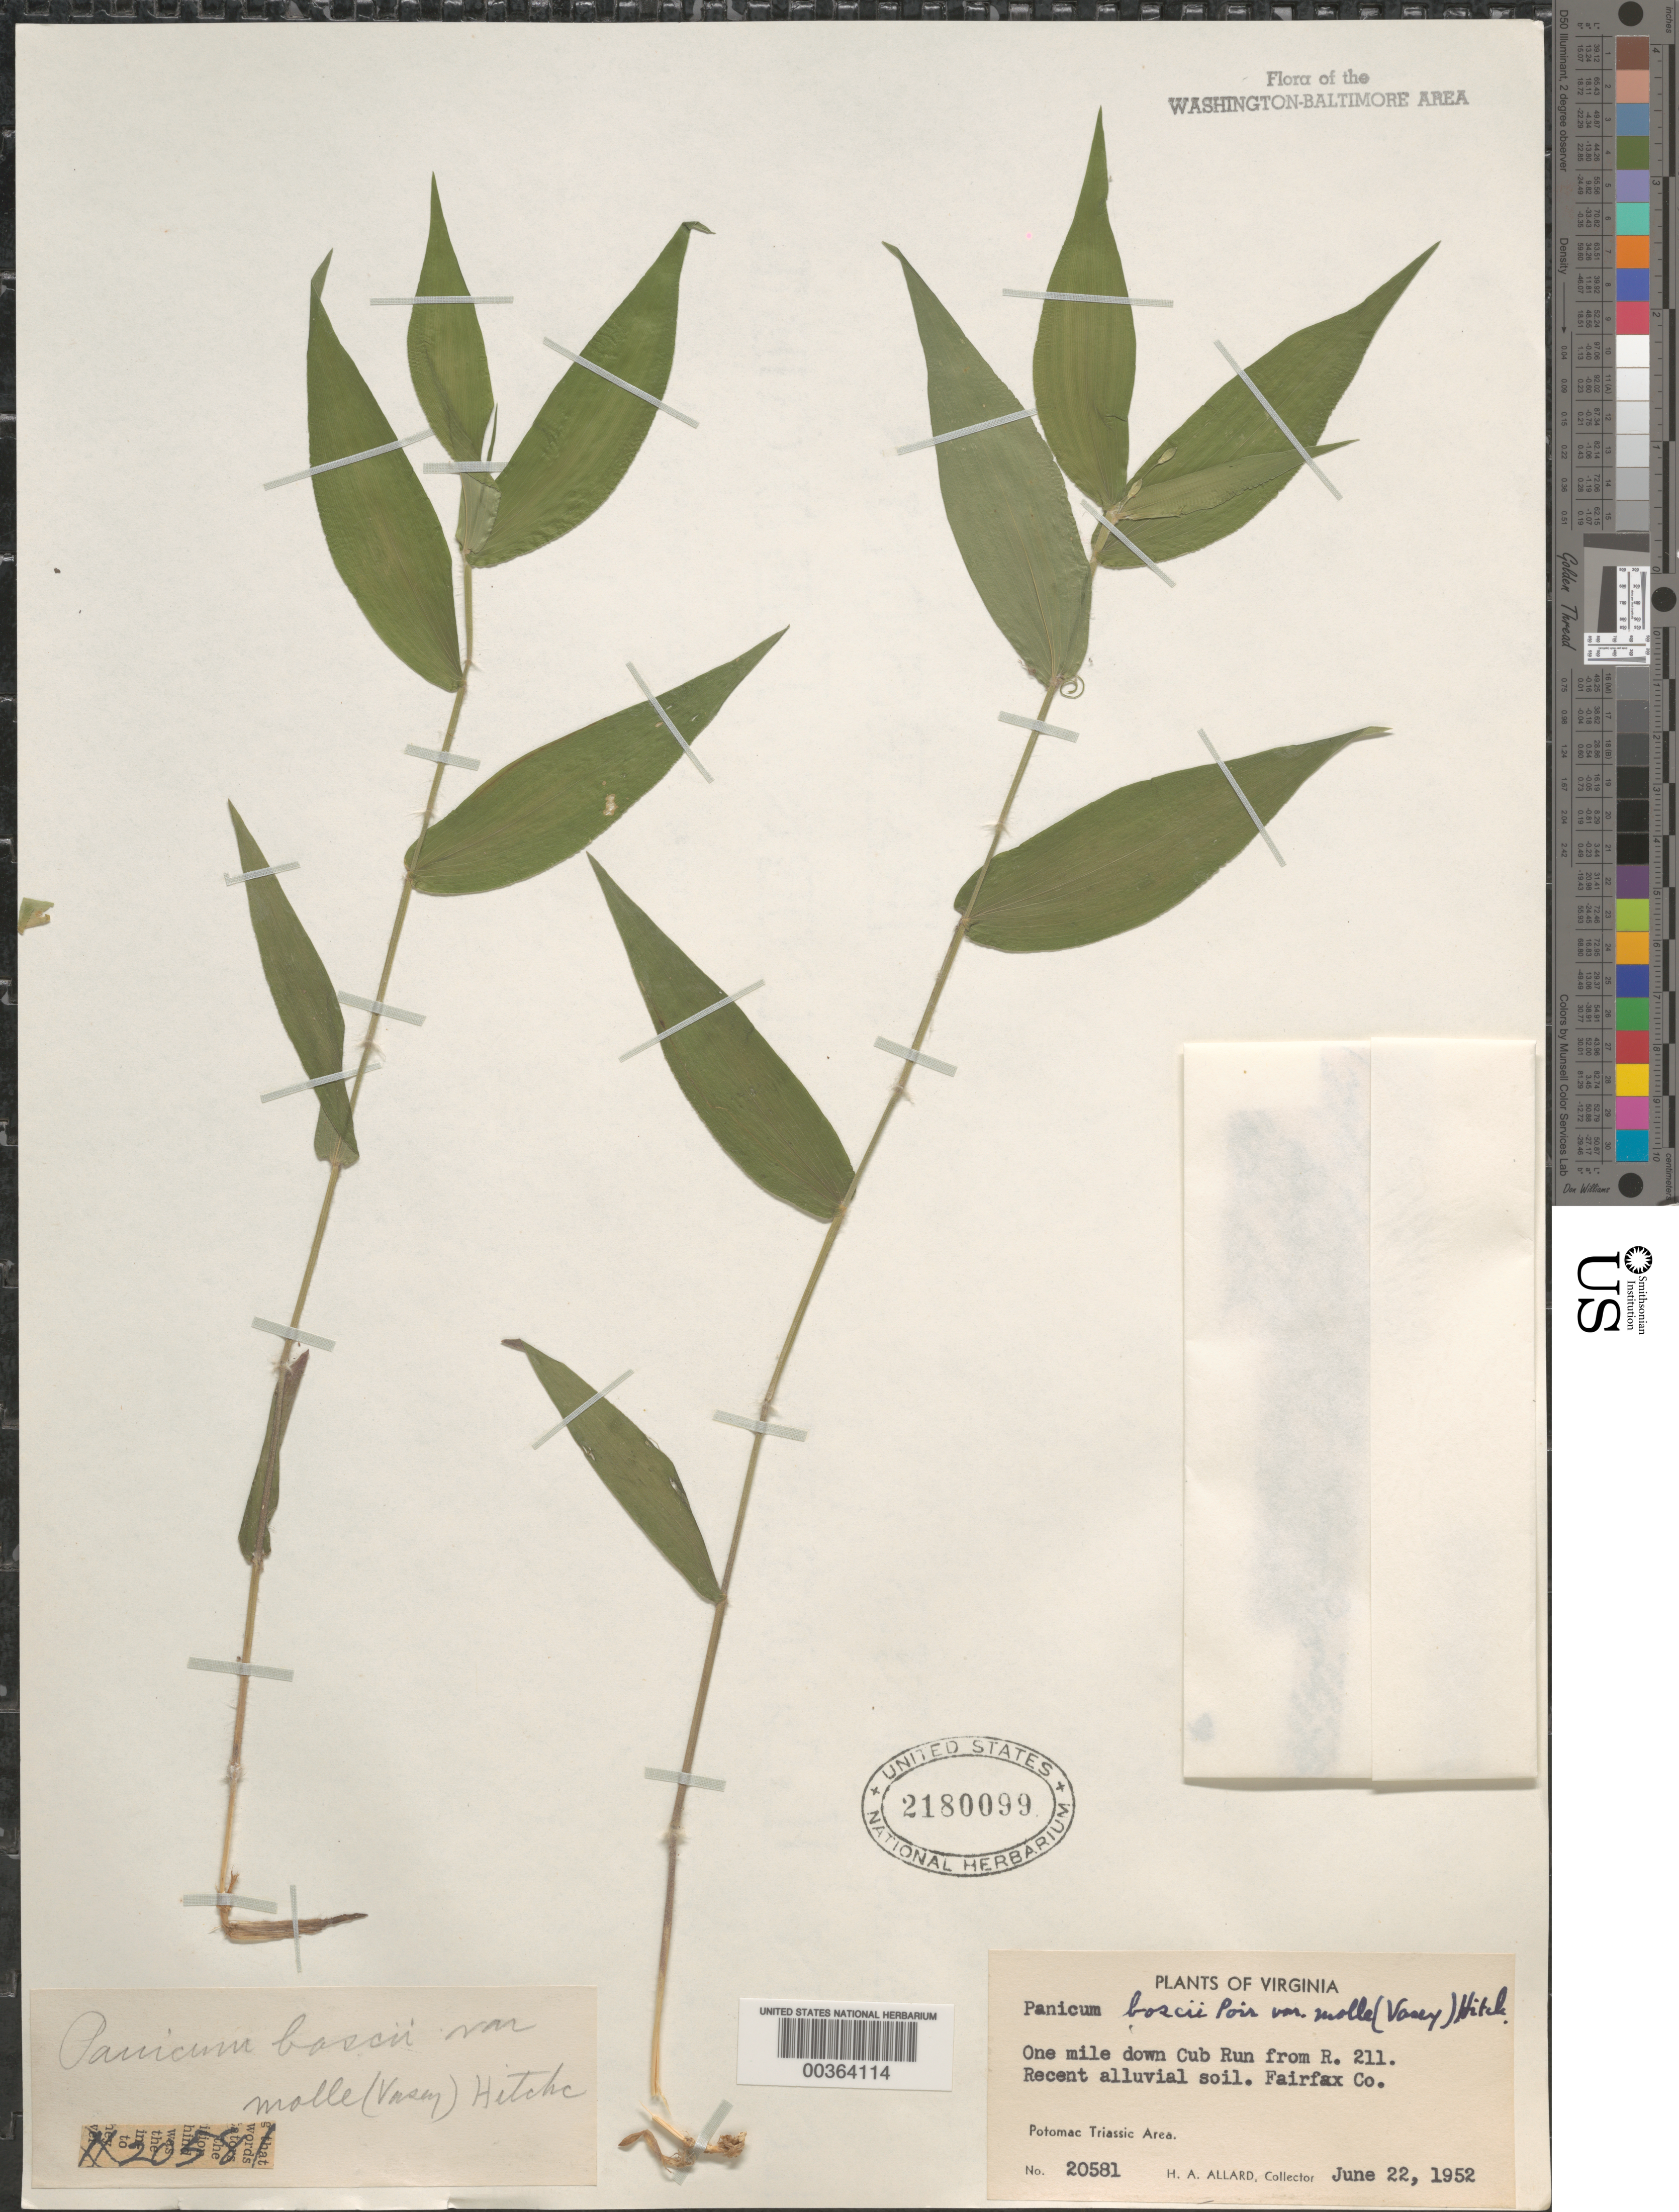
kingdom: Plantae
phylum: Tracheophyta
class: Liliopsida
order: Poales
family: Poaceae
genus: Dichanthelium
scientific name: Dichanthelium boscii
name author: (Poir.) Gould & C.A. Clark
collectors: H. A. Allard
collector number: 20581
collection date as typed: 22 Jun 1952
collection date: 1952-06-22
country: United States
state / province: Virginia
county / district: Fairfax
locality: Downstream from Route 211 on Cub Run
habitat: Alluvial soil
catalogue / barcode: US 2180099